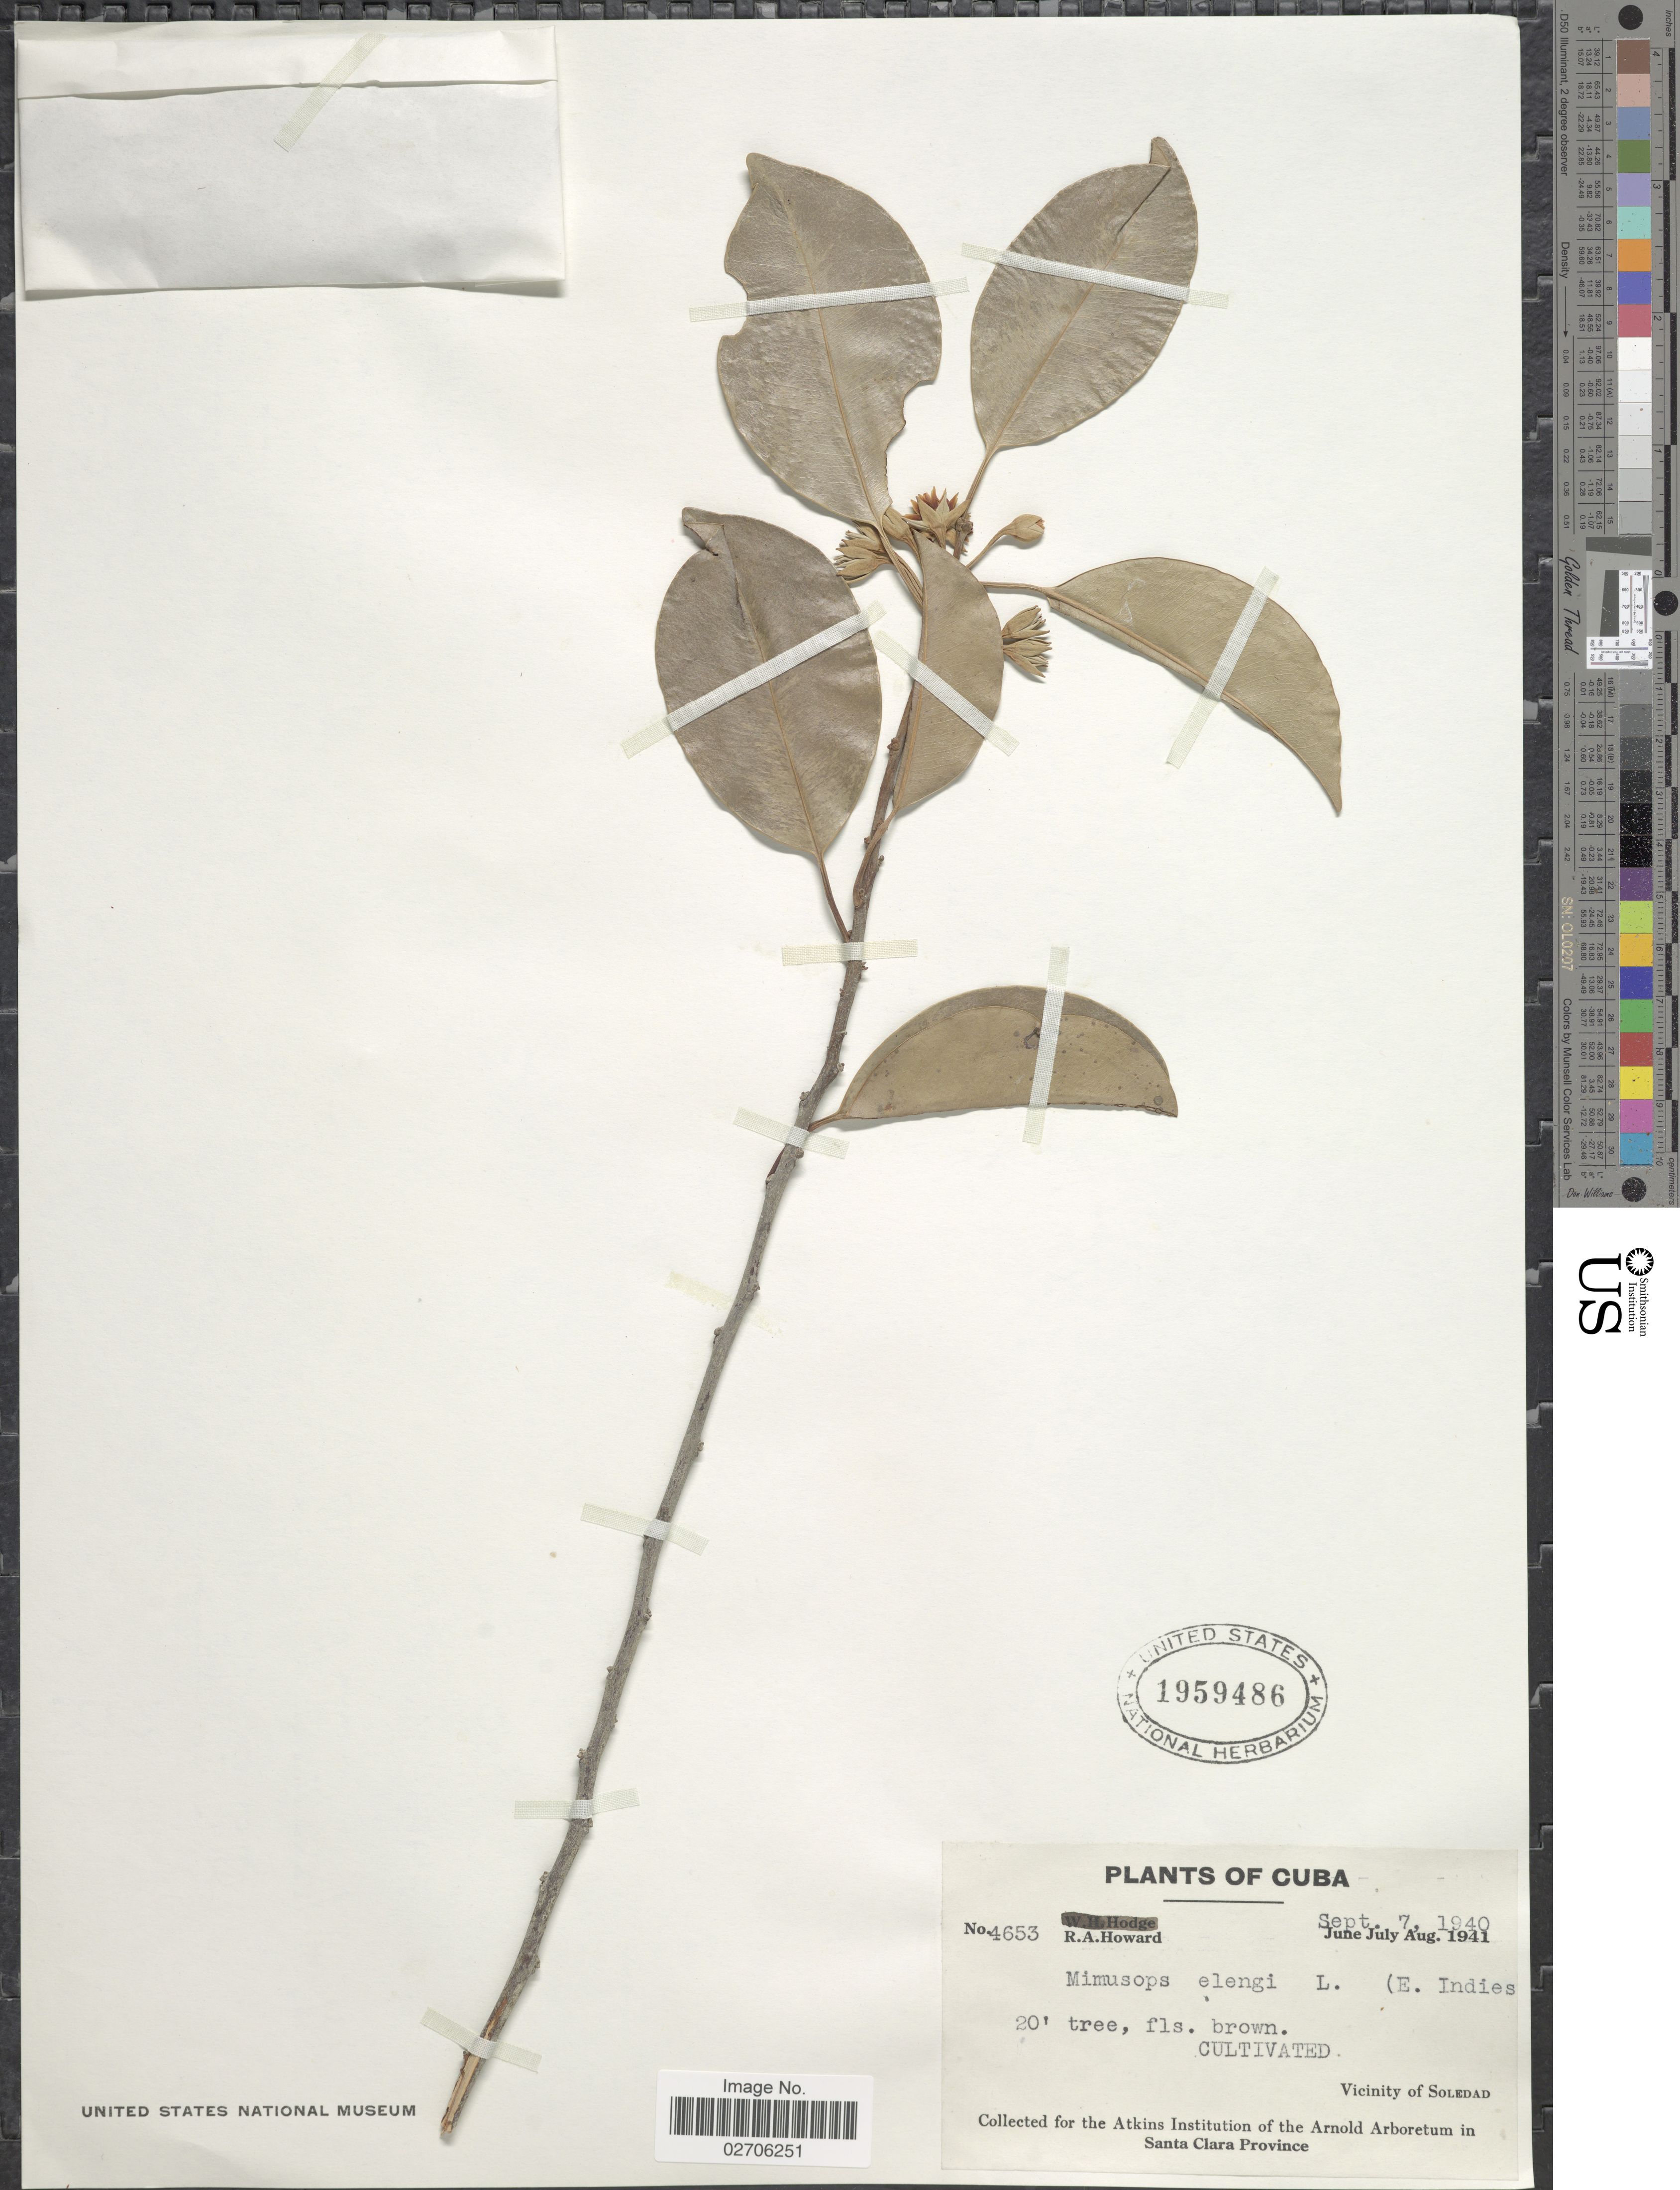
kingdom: Plantae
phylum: Tracheophyta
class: Magnoliopsida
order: Ericales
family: Sapotaceae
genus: Mimusops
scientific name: Mimusops djave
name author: Engl.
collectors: R. A. Howard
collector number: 4653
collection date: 1940-09-07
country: Cuba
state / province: Las Villas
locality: Vicinity of Soledad. Santa Clara Province.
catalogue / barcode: US 1959486